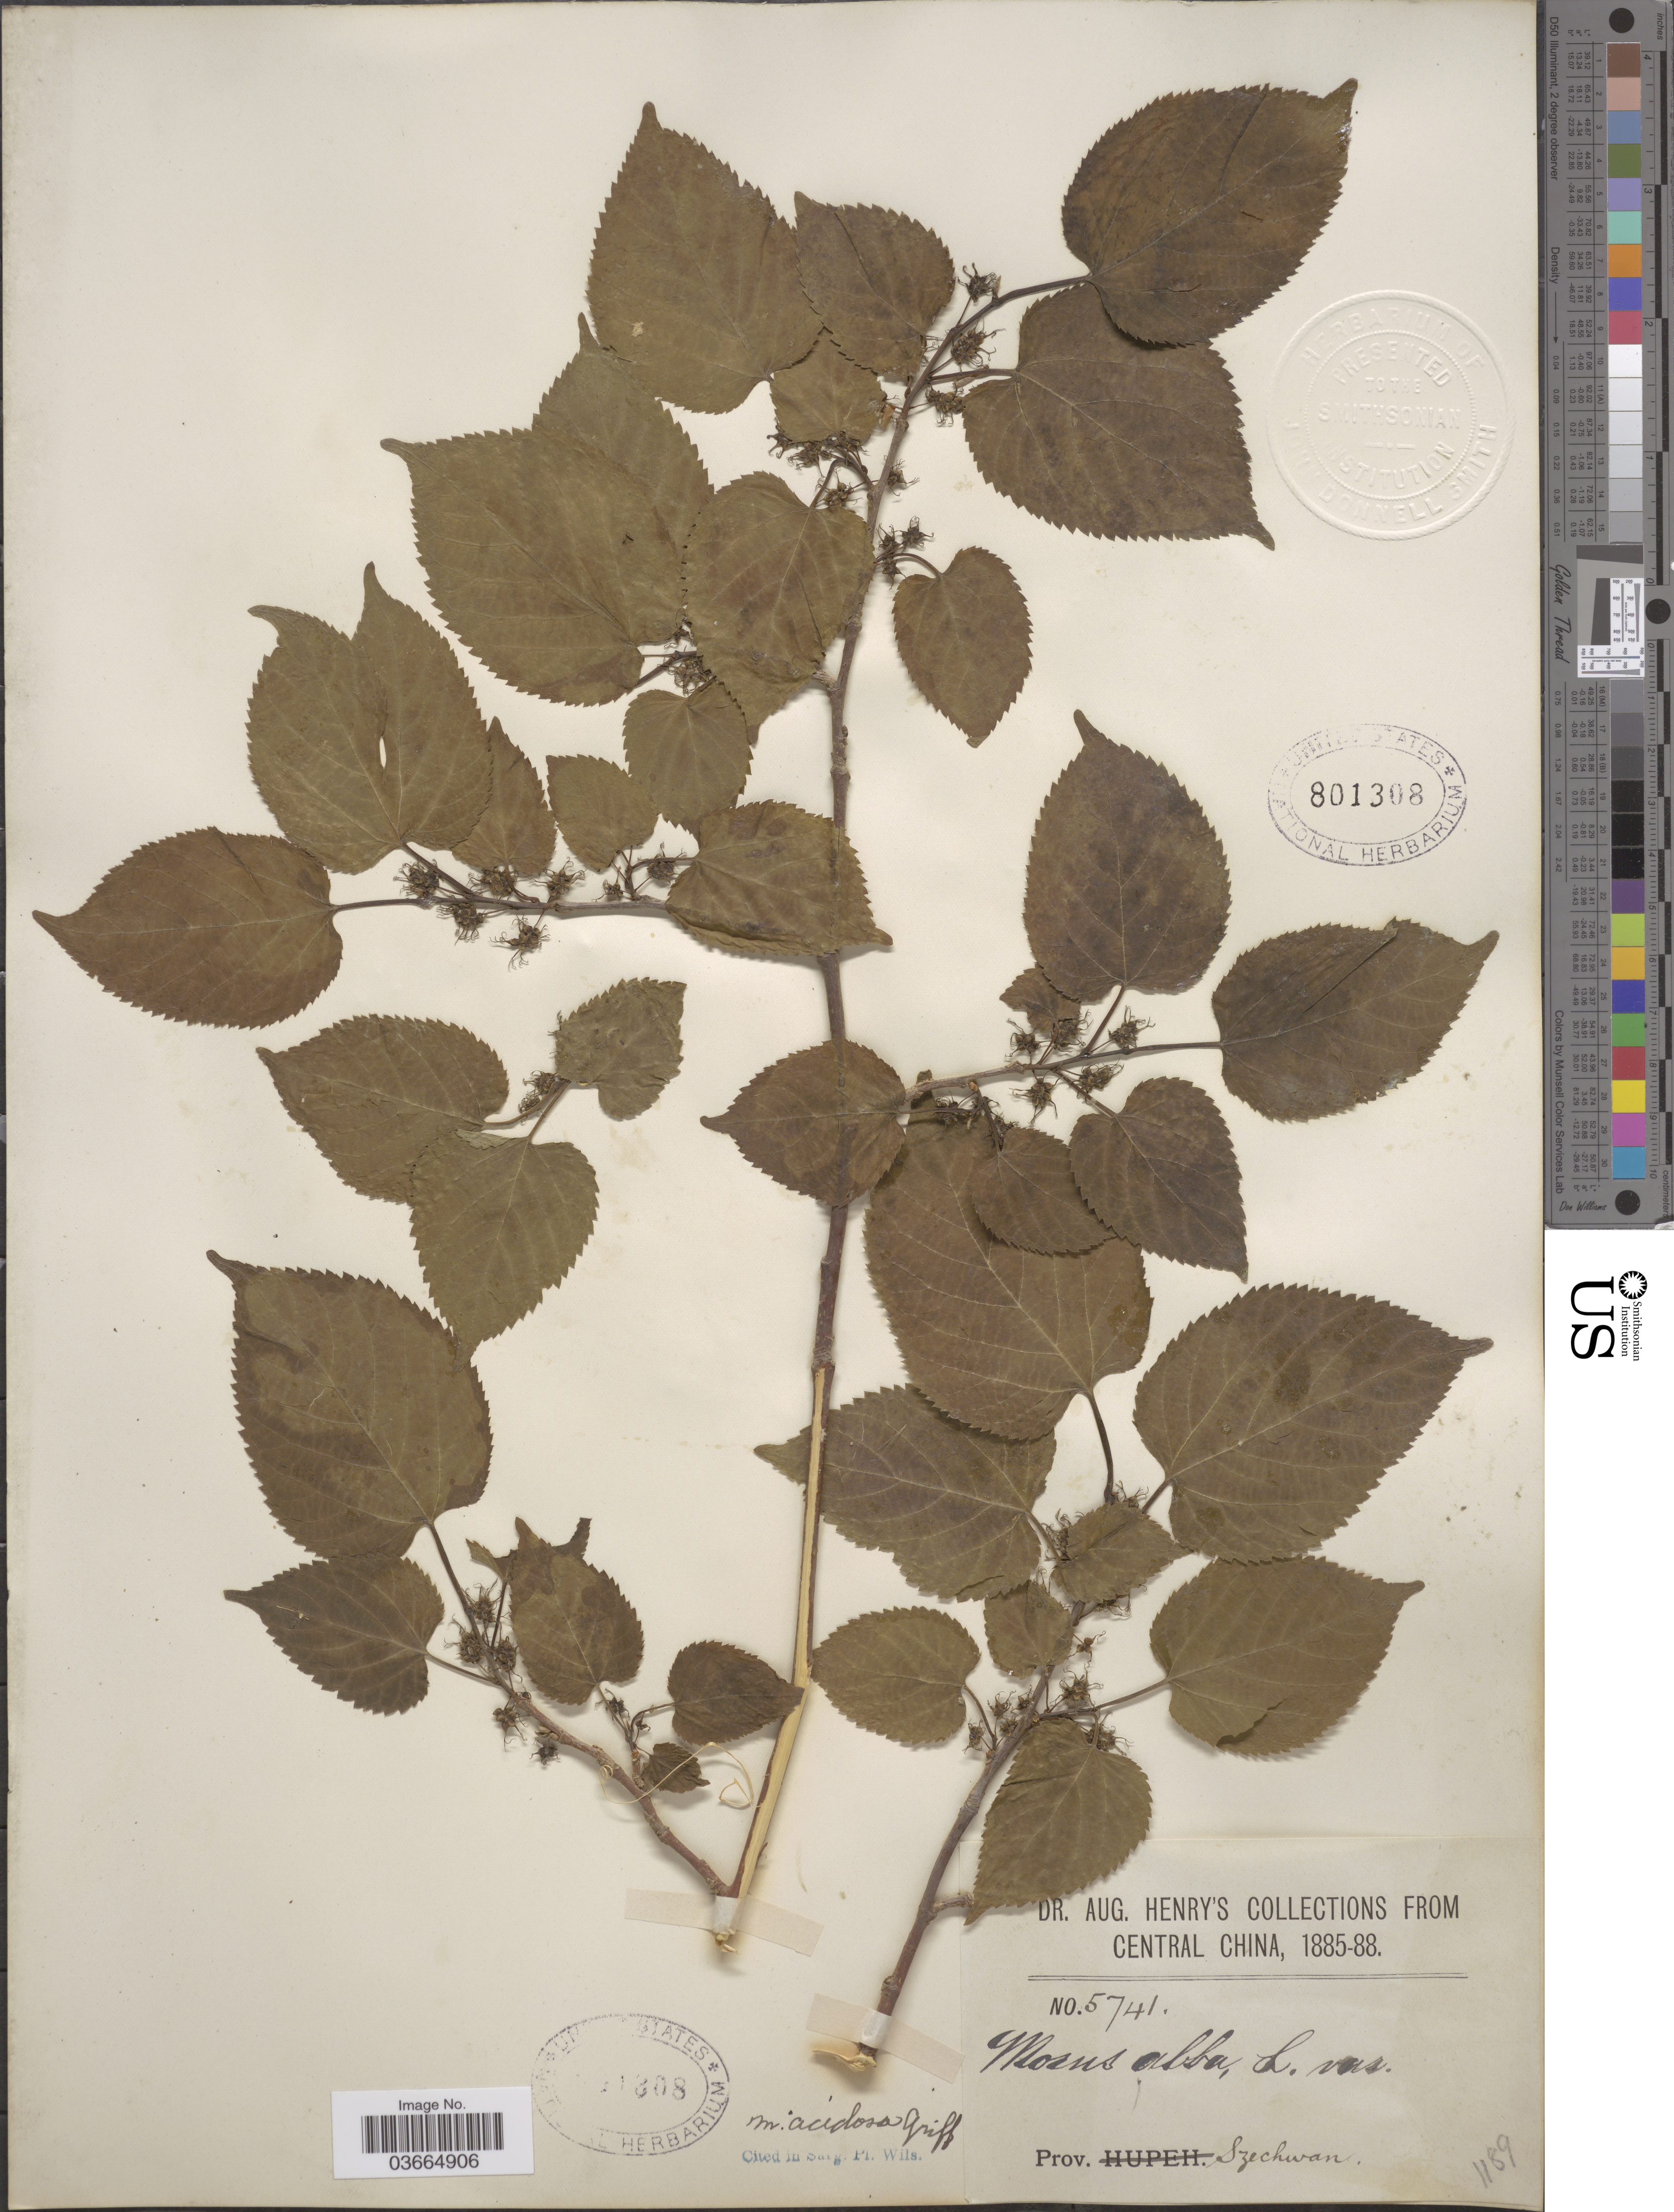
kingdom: Plantae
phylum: Tracheophyta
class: Magnoliopsida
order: Rosales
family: Moraceae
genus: Morus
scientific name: Morus acidosa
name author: Griff.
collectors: A. Henry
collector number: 5741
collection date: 1885/1888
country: China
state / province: Sichuan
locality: Central China. Prov. Szechwan.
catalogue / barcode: US 801308